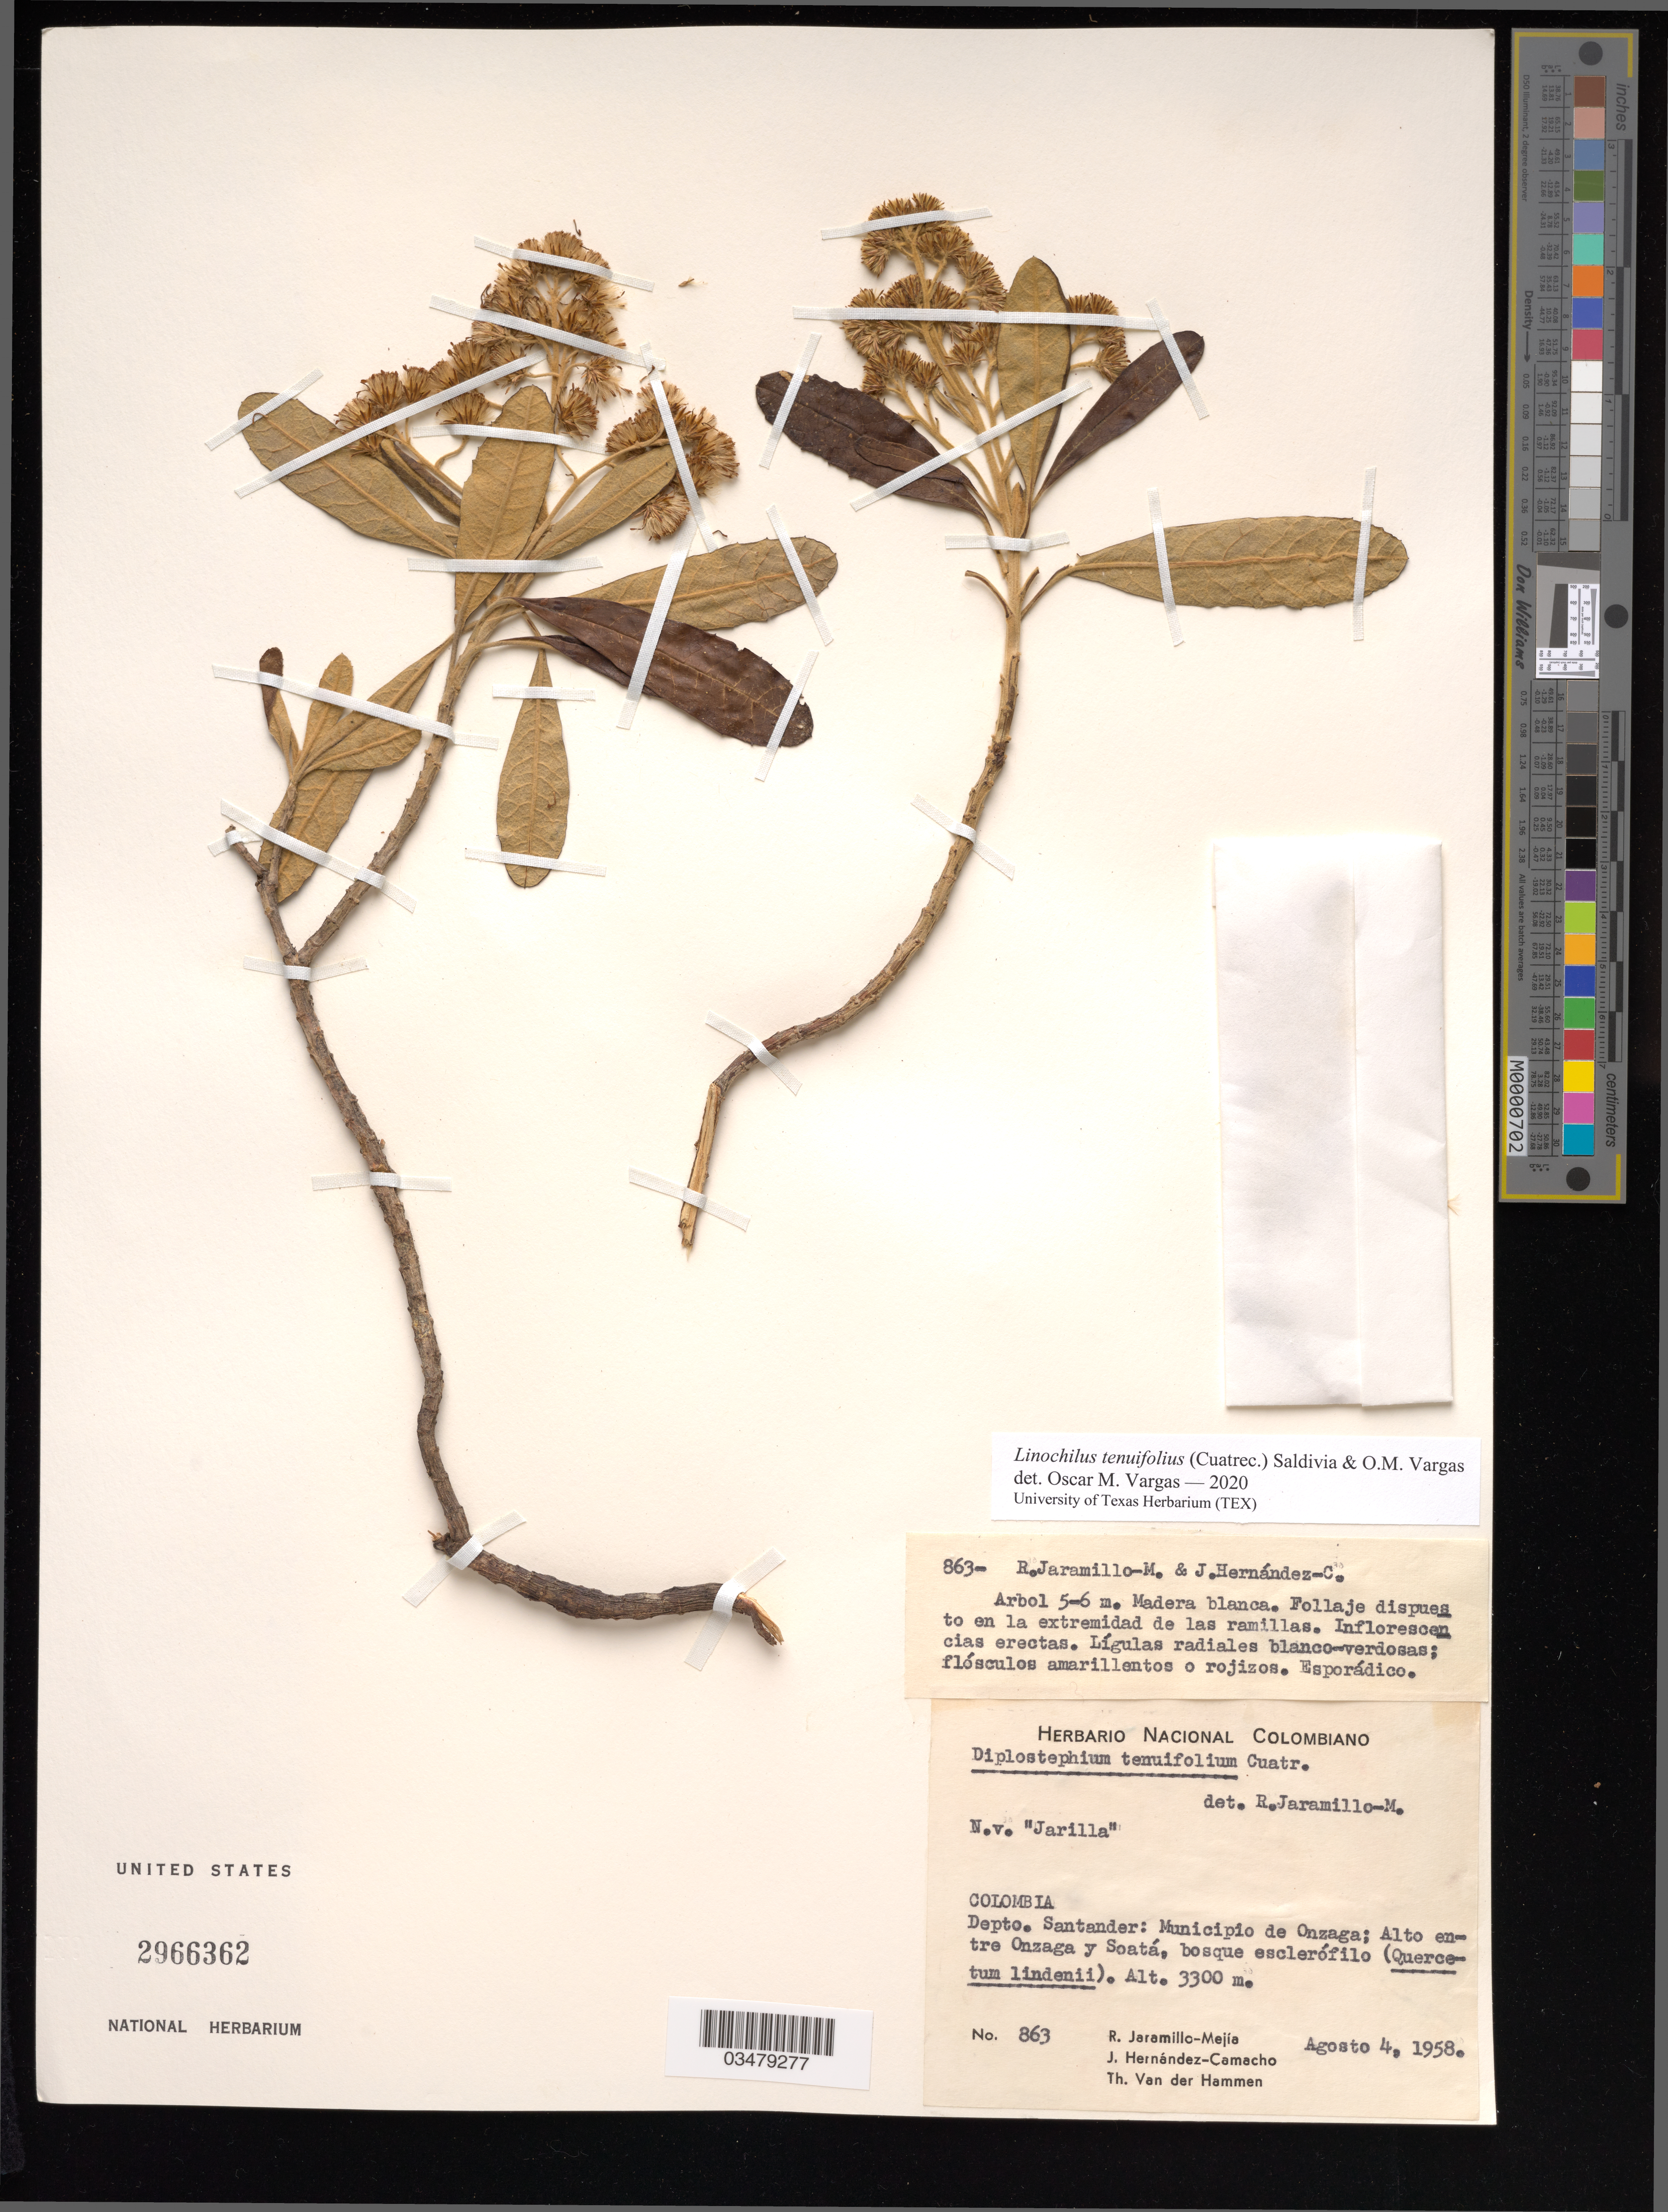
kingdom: Plantae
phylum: Tracheophyta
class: Magnoliopsida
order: Asterales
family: Asteraceae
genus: Linochilus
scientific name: Linochilus tenuifolius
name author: (Cuatrec.) Saldivia & O.M. Vargas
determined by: Vargas, Oscar M.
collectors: R. Jaramillo M., J. Hernandez Camacho & T. Hammen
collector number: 863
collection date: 1958-08-04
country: Colombia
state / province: Santander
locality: Municipio de Onzaga: Alto entre Onzaga y Soatá.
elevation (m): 3300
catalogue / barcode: US 2966362